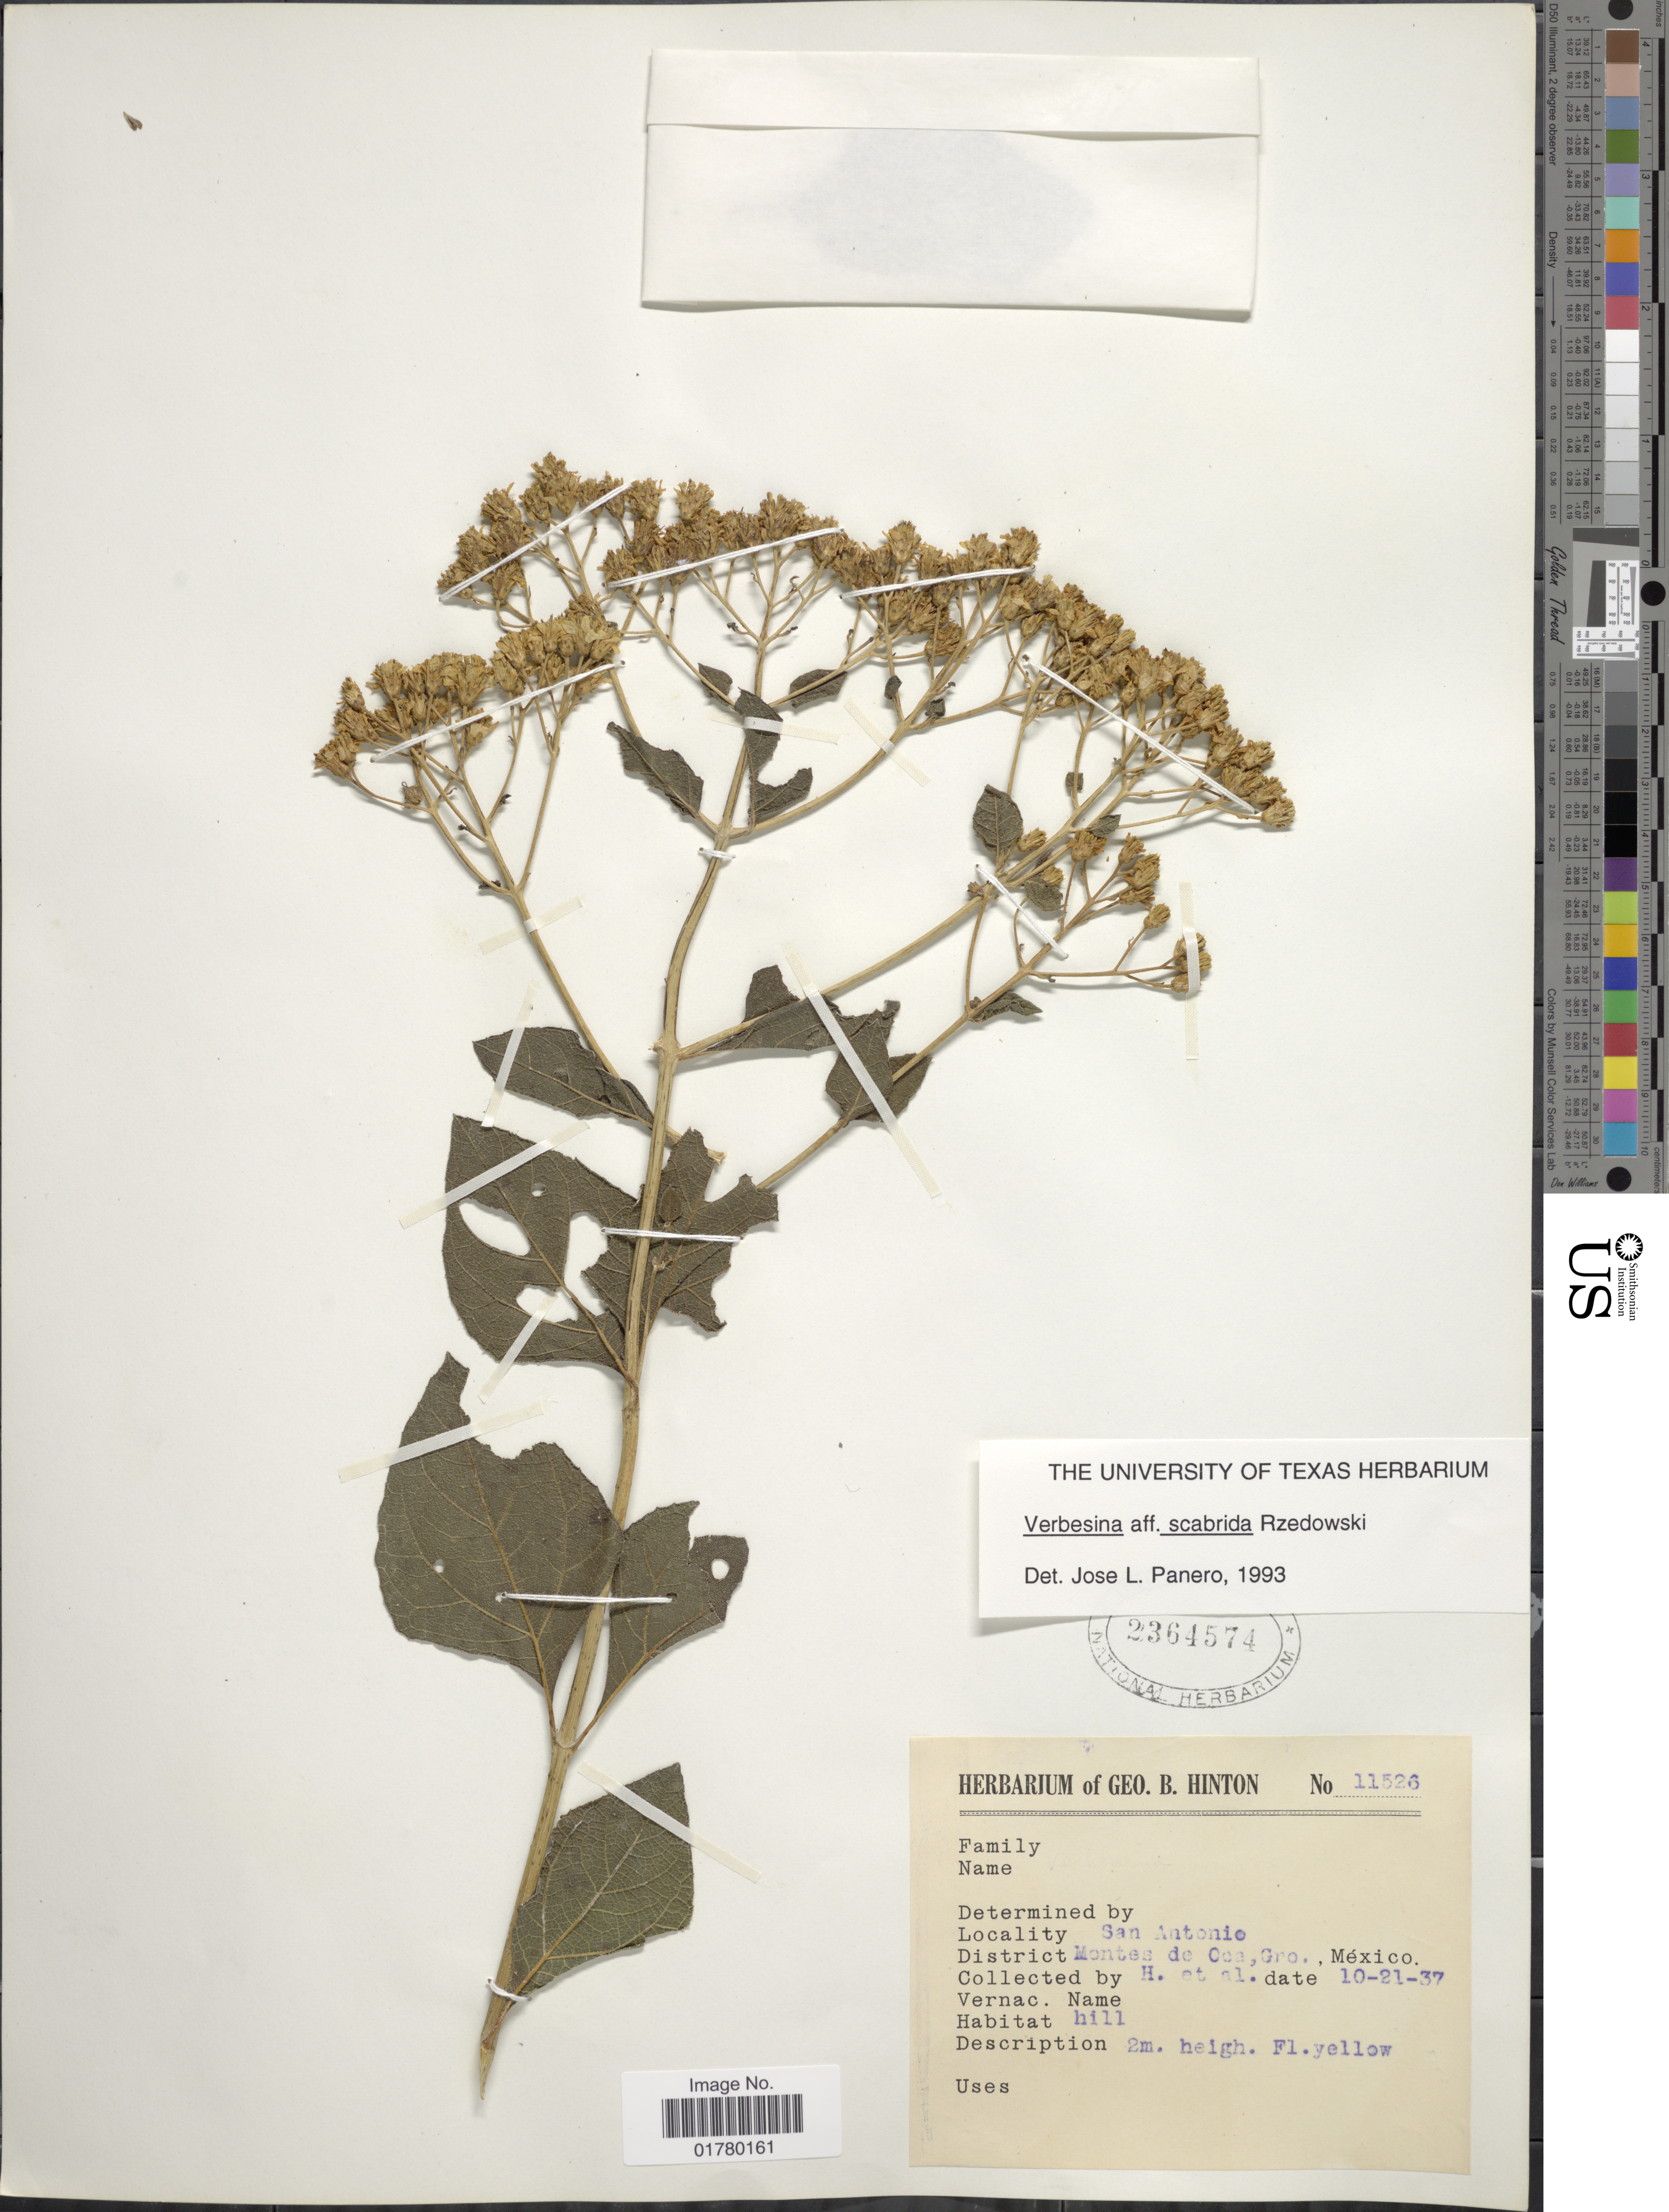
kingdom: Plantae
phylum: Tracheophyta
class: Magnoliopsida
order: Asterales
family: Asteraceae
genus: Verbesina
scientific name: Verbesina scabrida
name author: Rzed.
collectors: G. B. Hinton & et al.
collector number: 11526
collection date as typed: Transcribed d/m/y: 21/10/37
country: Mexico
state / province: Guerrero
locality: San Antonio, District Montes de Oca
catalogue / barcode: US 2364574